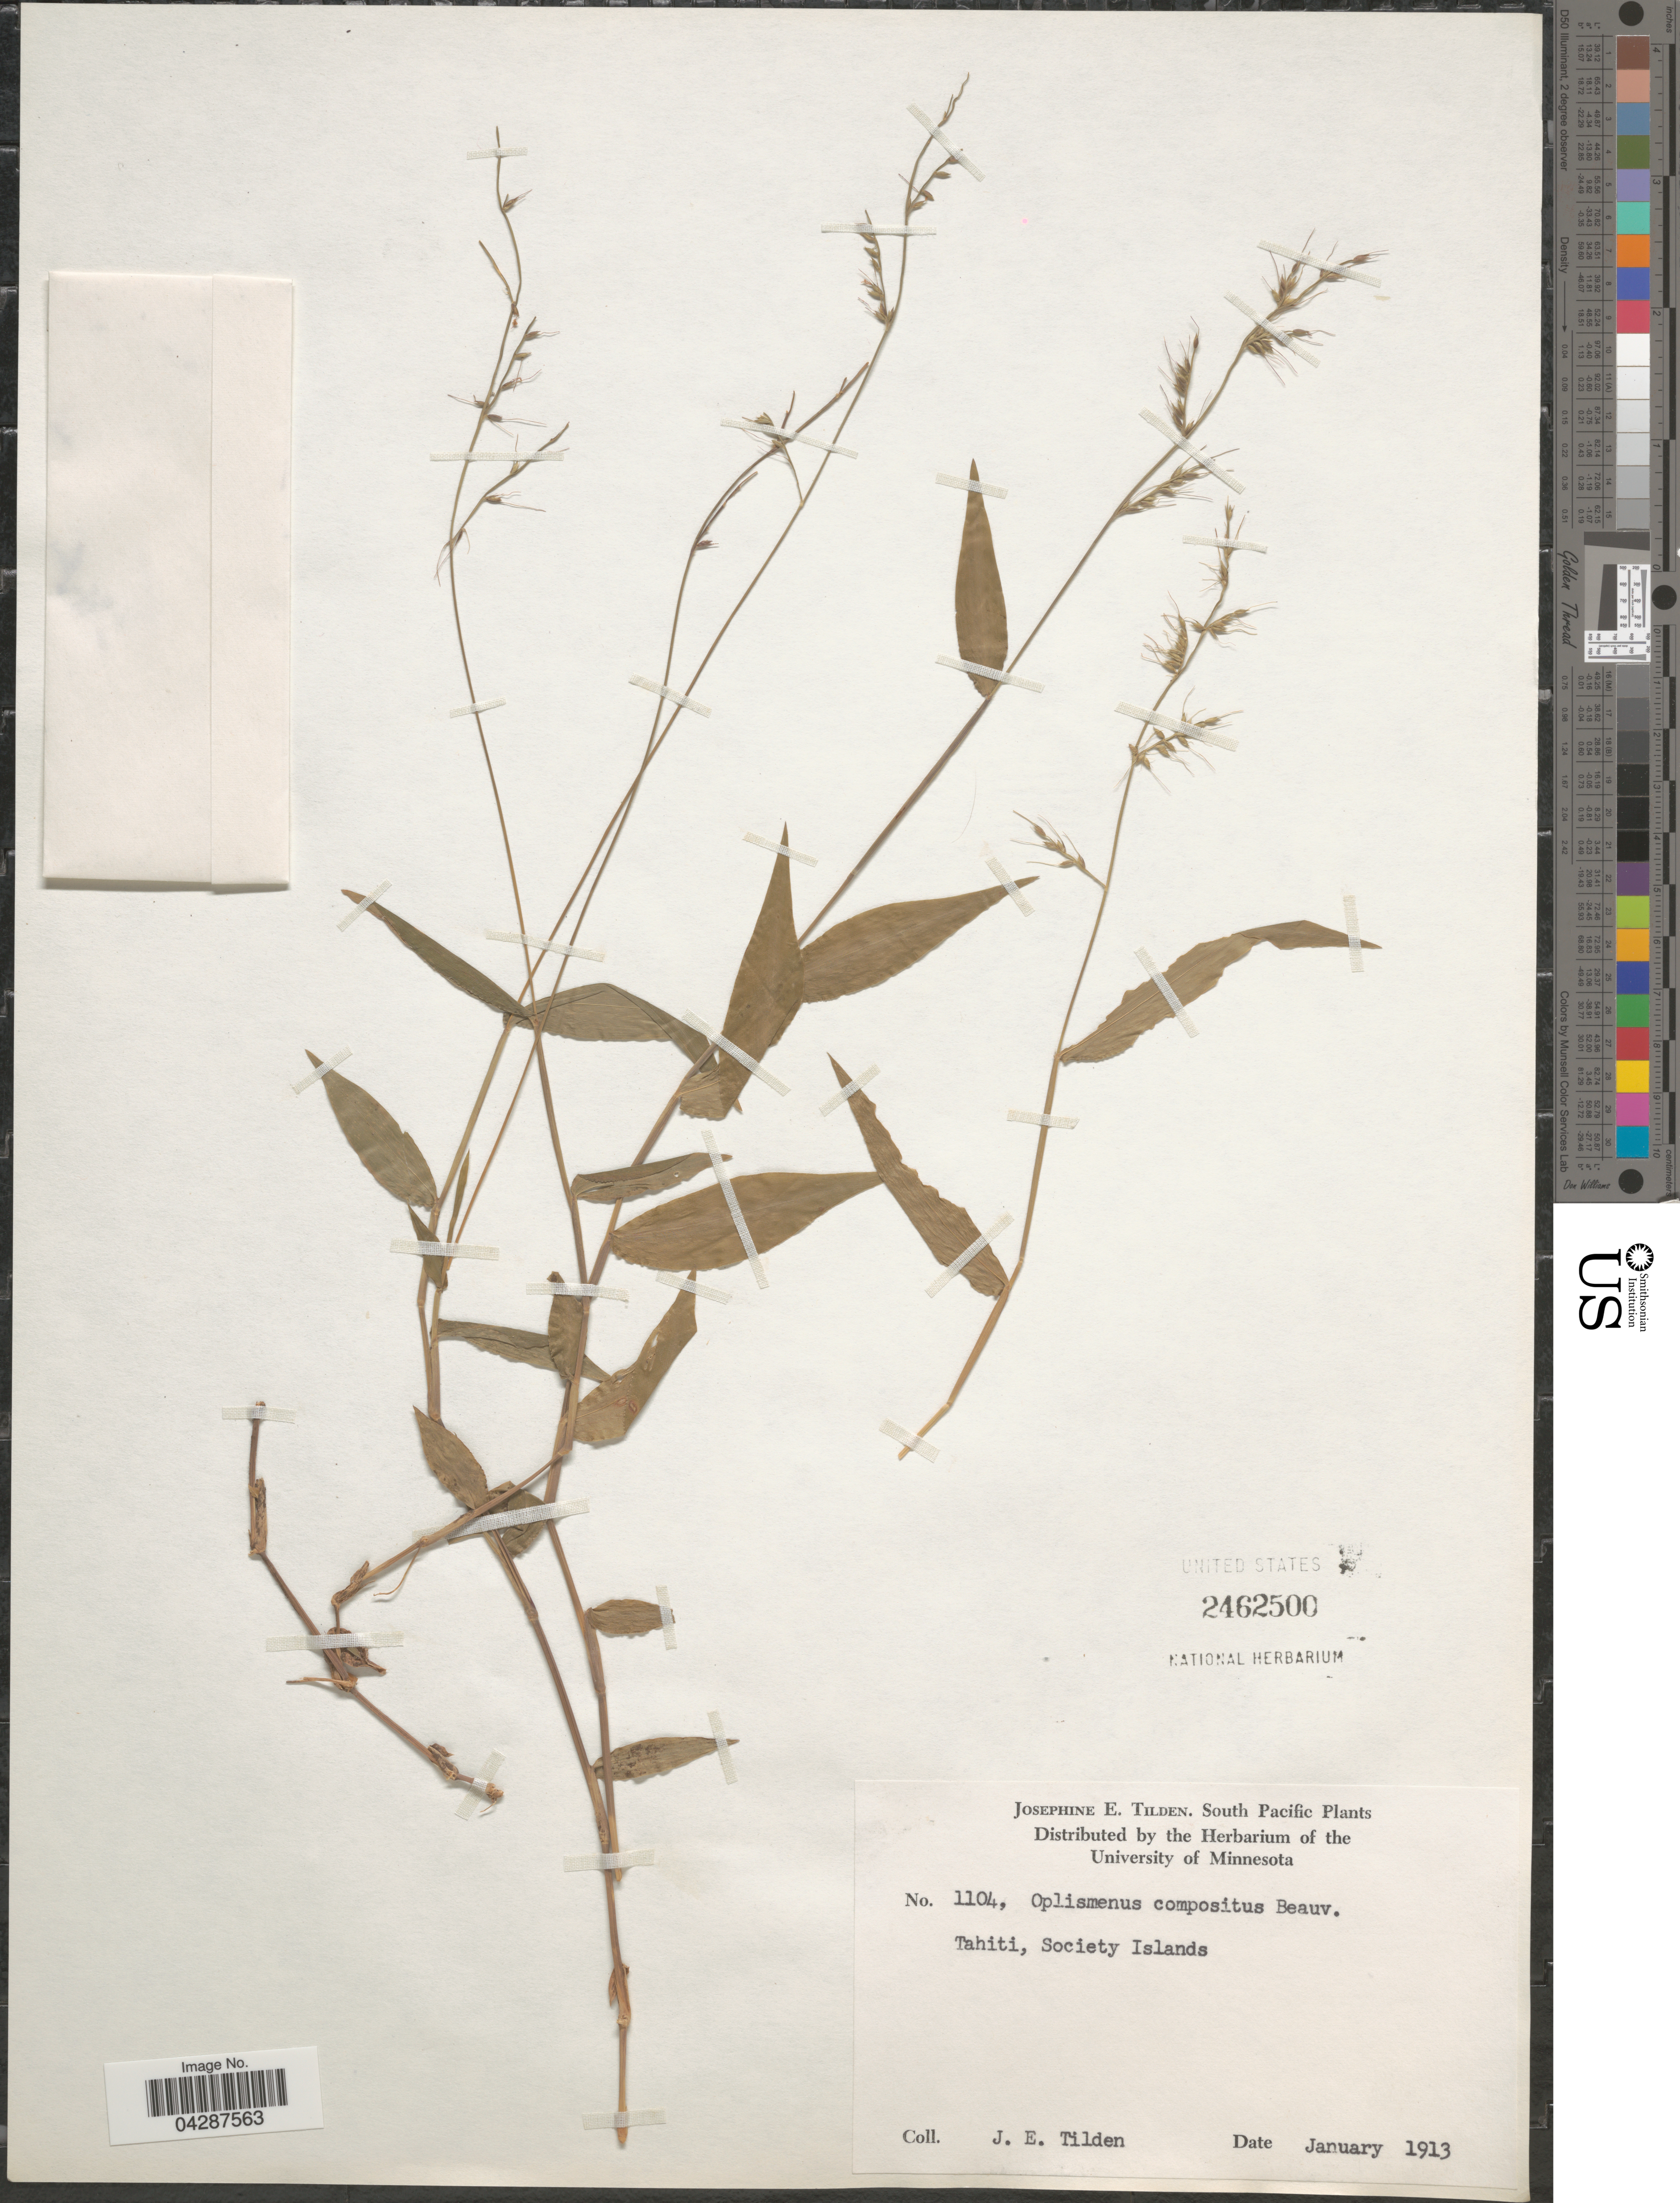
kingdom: Plantae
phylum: Tracheophyta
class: Liliopsida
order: Poales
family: Poaceae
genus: Oplismenus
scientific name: Oplismenus compositus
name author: (L.) P. Beauv.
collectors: J. E. Tilden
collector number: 1104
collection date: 1913-01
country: French Polynesia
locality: South Pacific. Tahiti, Society Islands.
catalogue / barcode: US 2462500